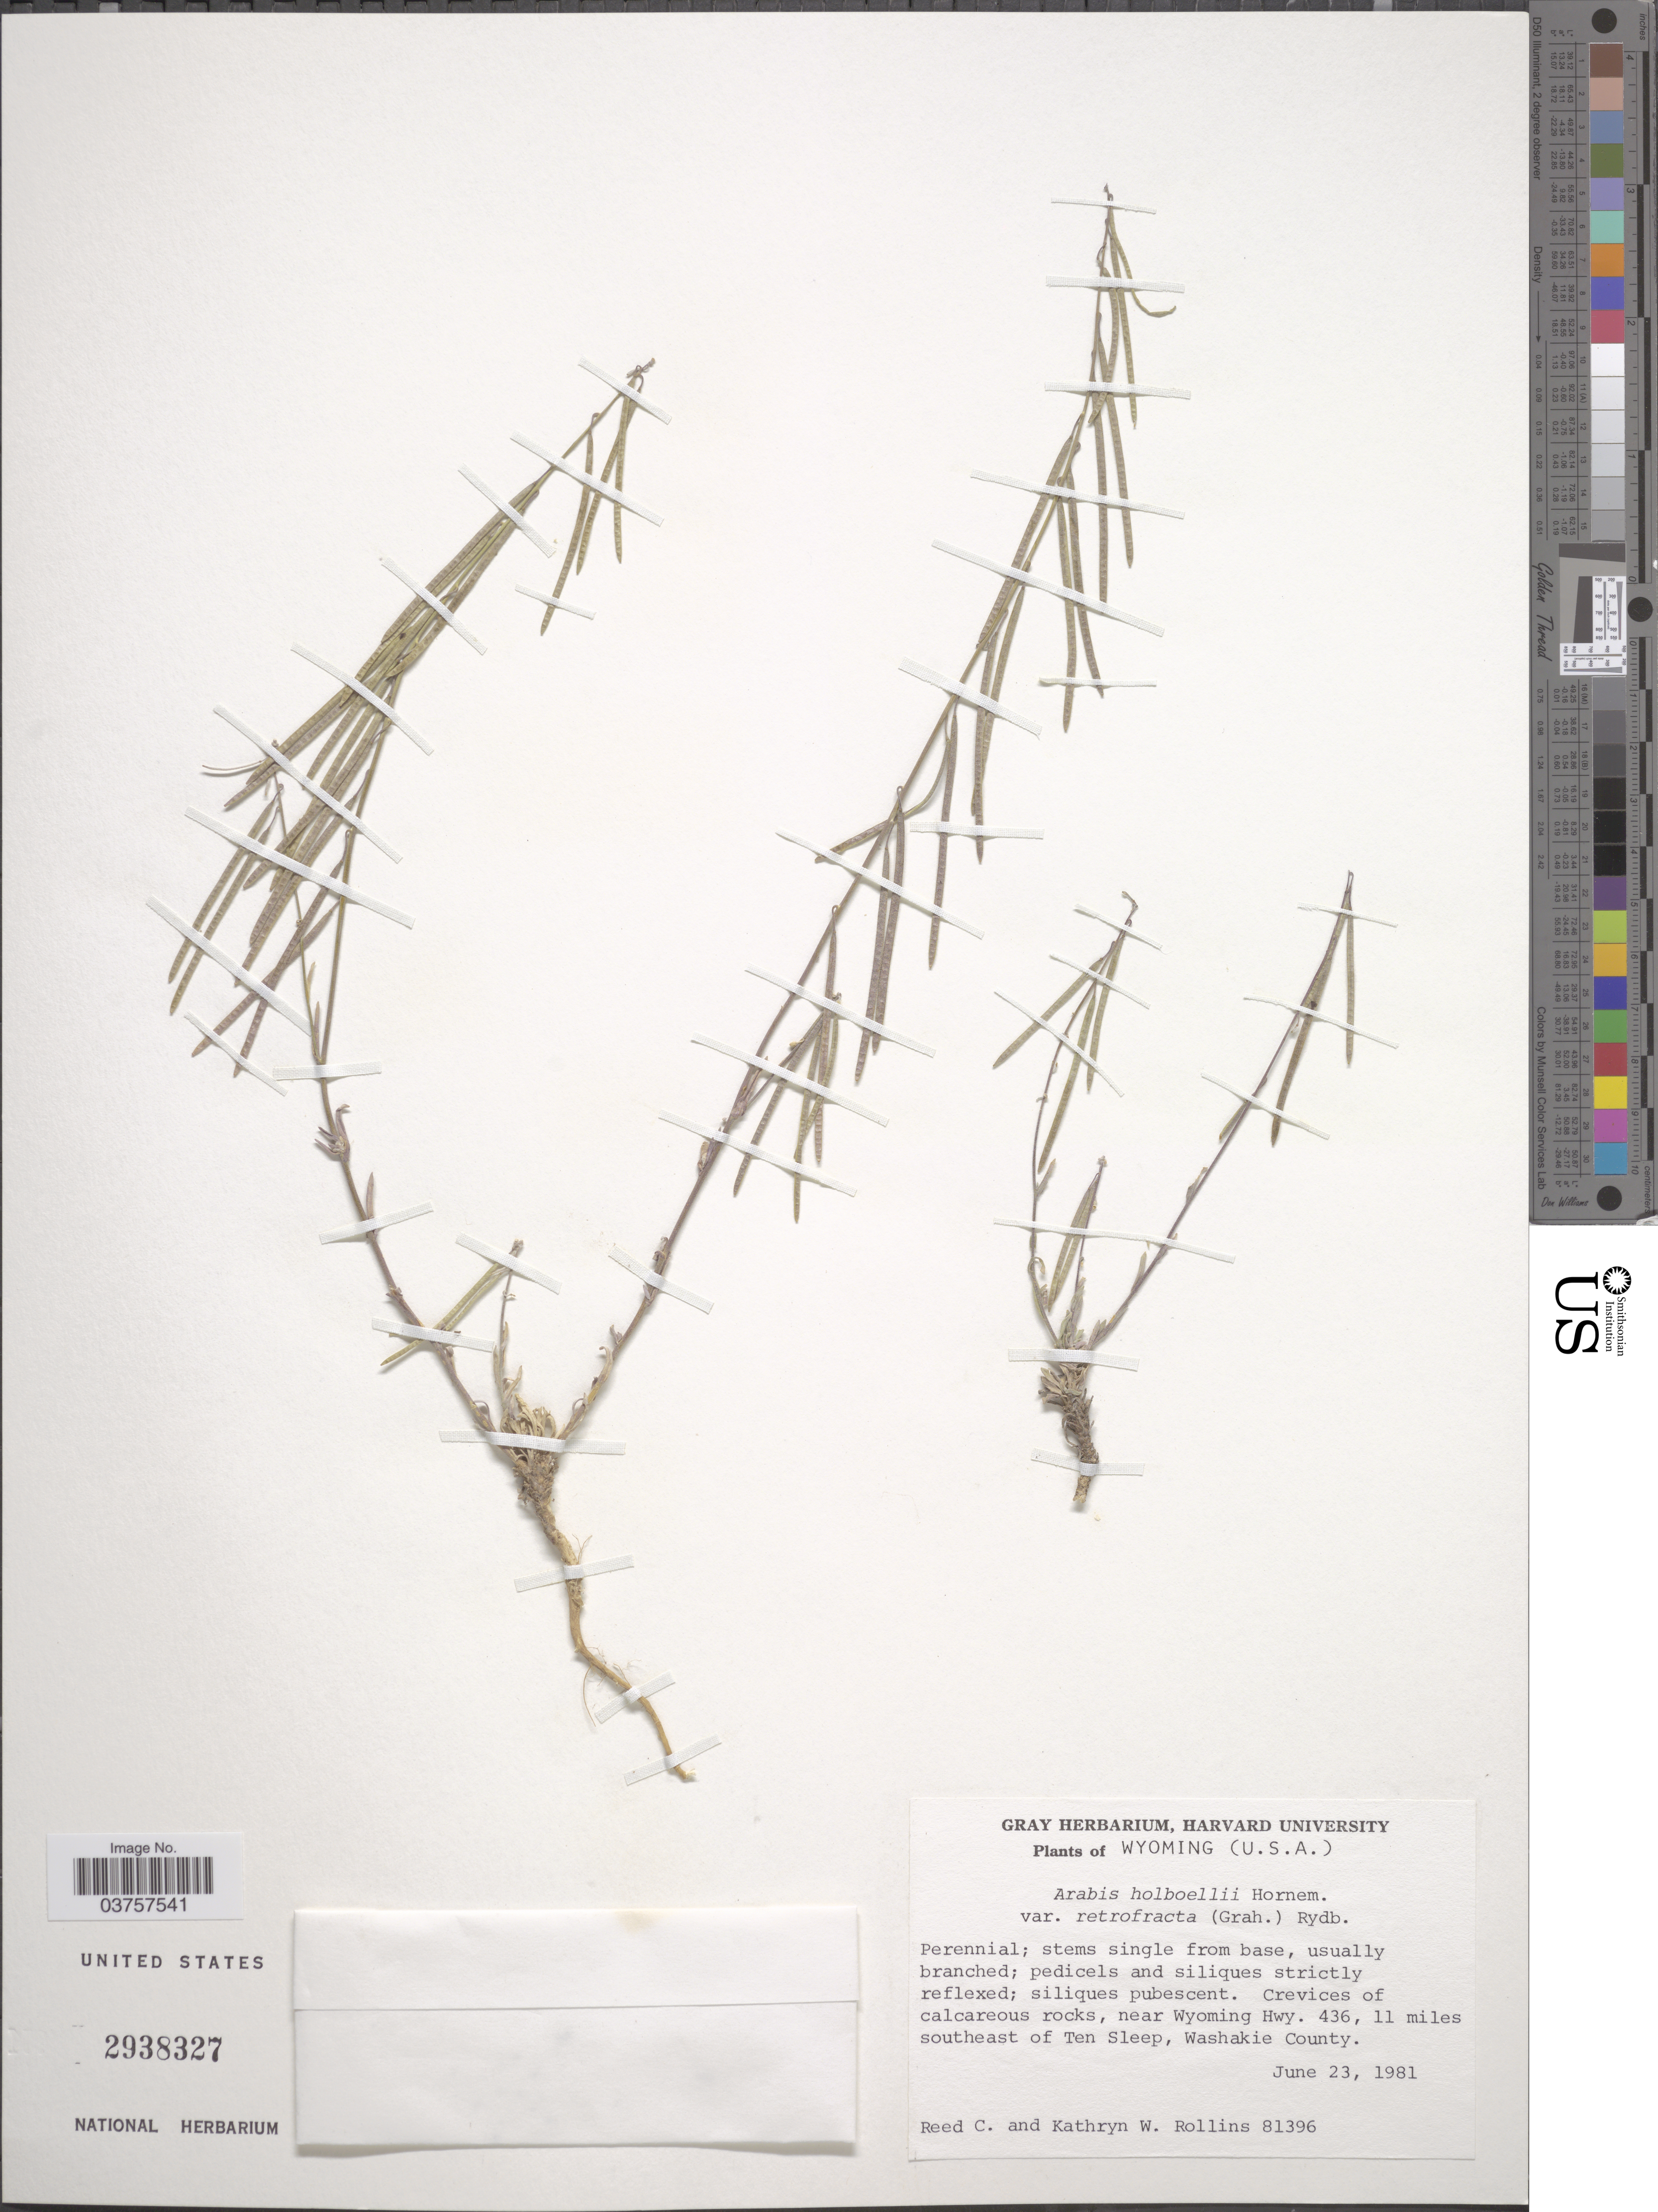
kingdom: Plantae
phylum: Tracheophyta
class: Magnoliopsida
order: Brassicales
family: Brassicaceae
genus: Arabis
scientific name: Arabis holboellii var. retrofracta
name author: Rydb.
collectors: R. C. Rollins & K. W. Rollins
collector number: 81396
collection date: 1981-06-23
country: United States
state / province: Wyoming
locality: Near Wyoming Hwy. 436, 11 miles southeast of Ten Sleep, Washakie County.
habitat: crevices of calcareous rocks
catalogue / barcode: US 2938327